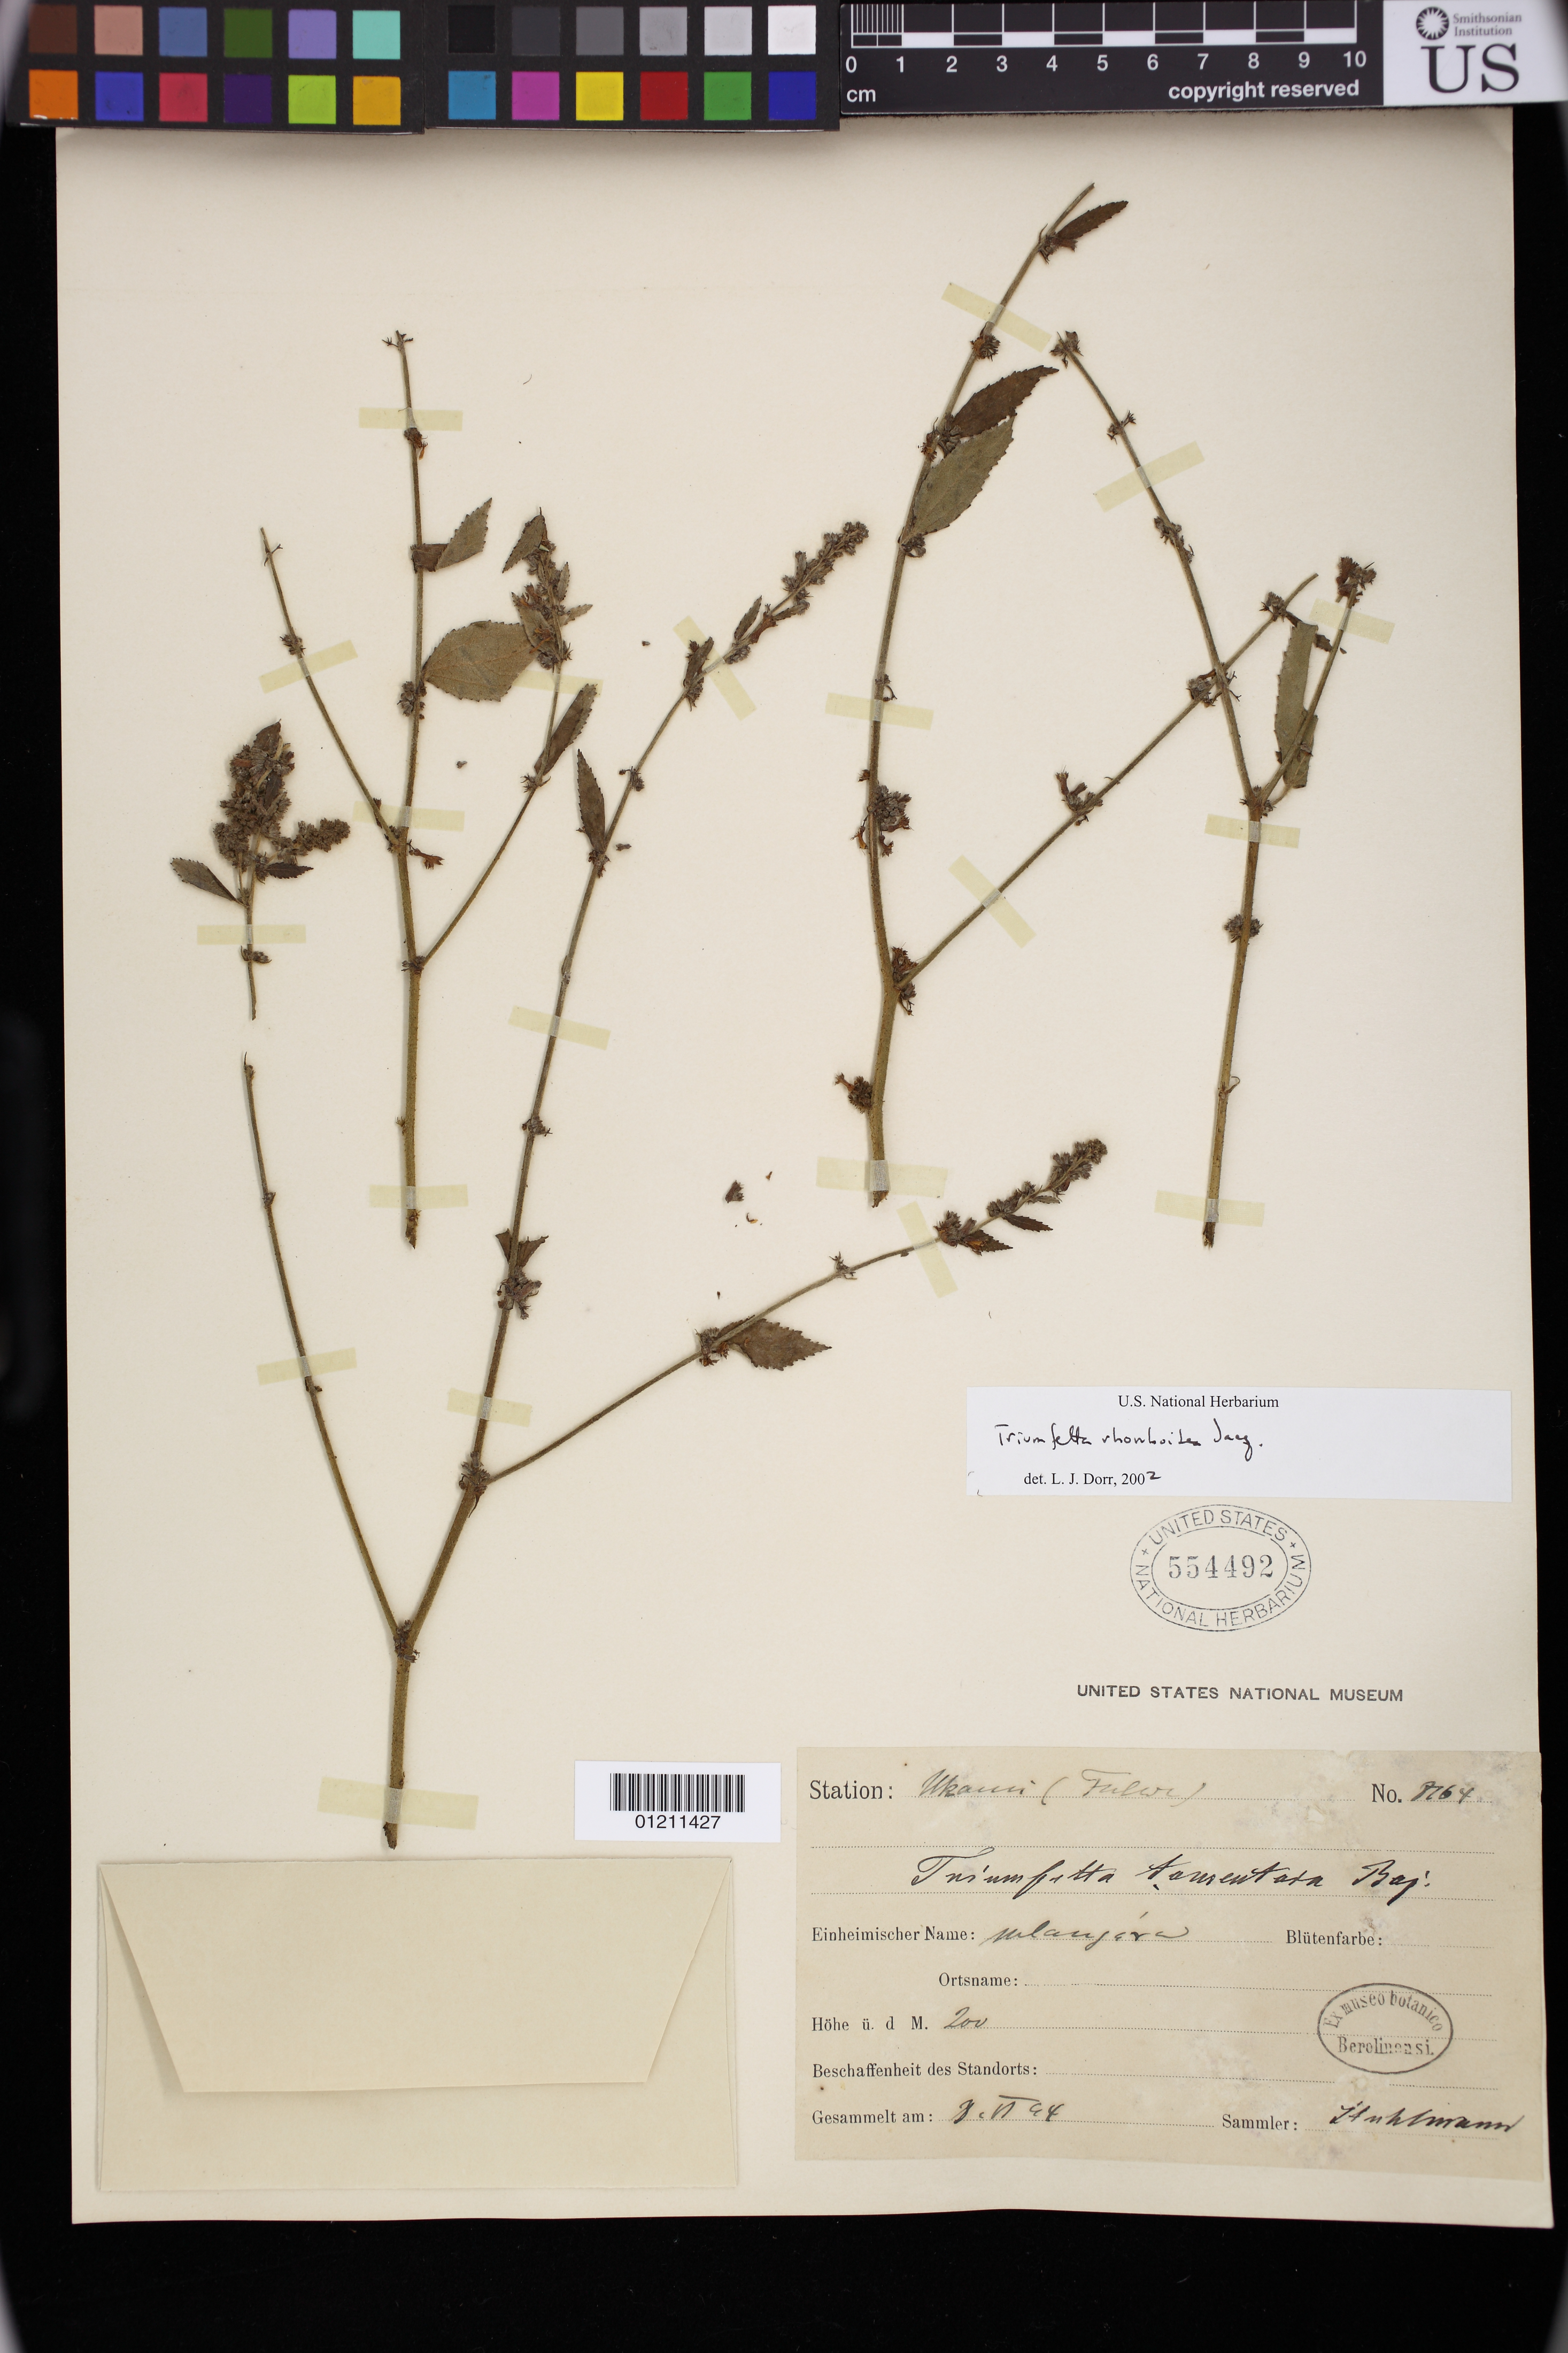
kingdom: Plantae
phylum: Tracheophyta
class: Magnoliopsida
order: Malvales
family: Malvaceae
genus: Triumfetta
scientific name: Triumfetta rhomboidea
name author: Jacq.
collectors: Stahlmann, --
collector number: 8164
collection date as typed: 08 Jun 1894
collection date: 1894-06-08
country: Malawi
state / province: Southern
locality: Nkami .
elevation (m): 200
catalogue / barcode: US 554492